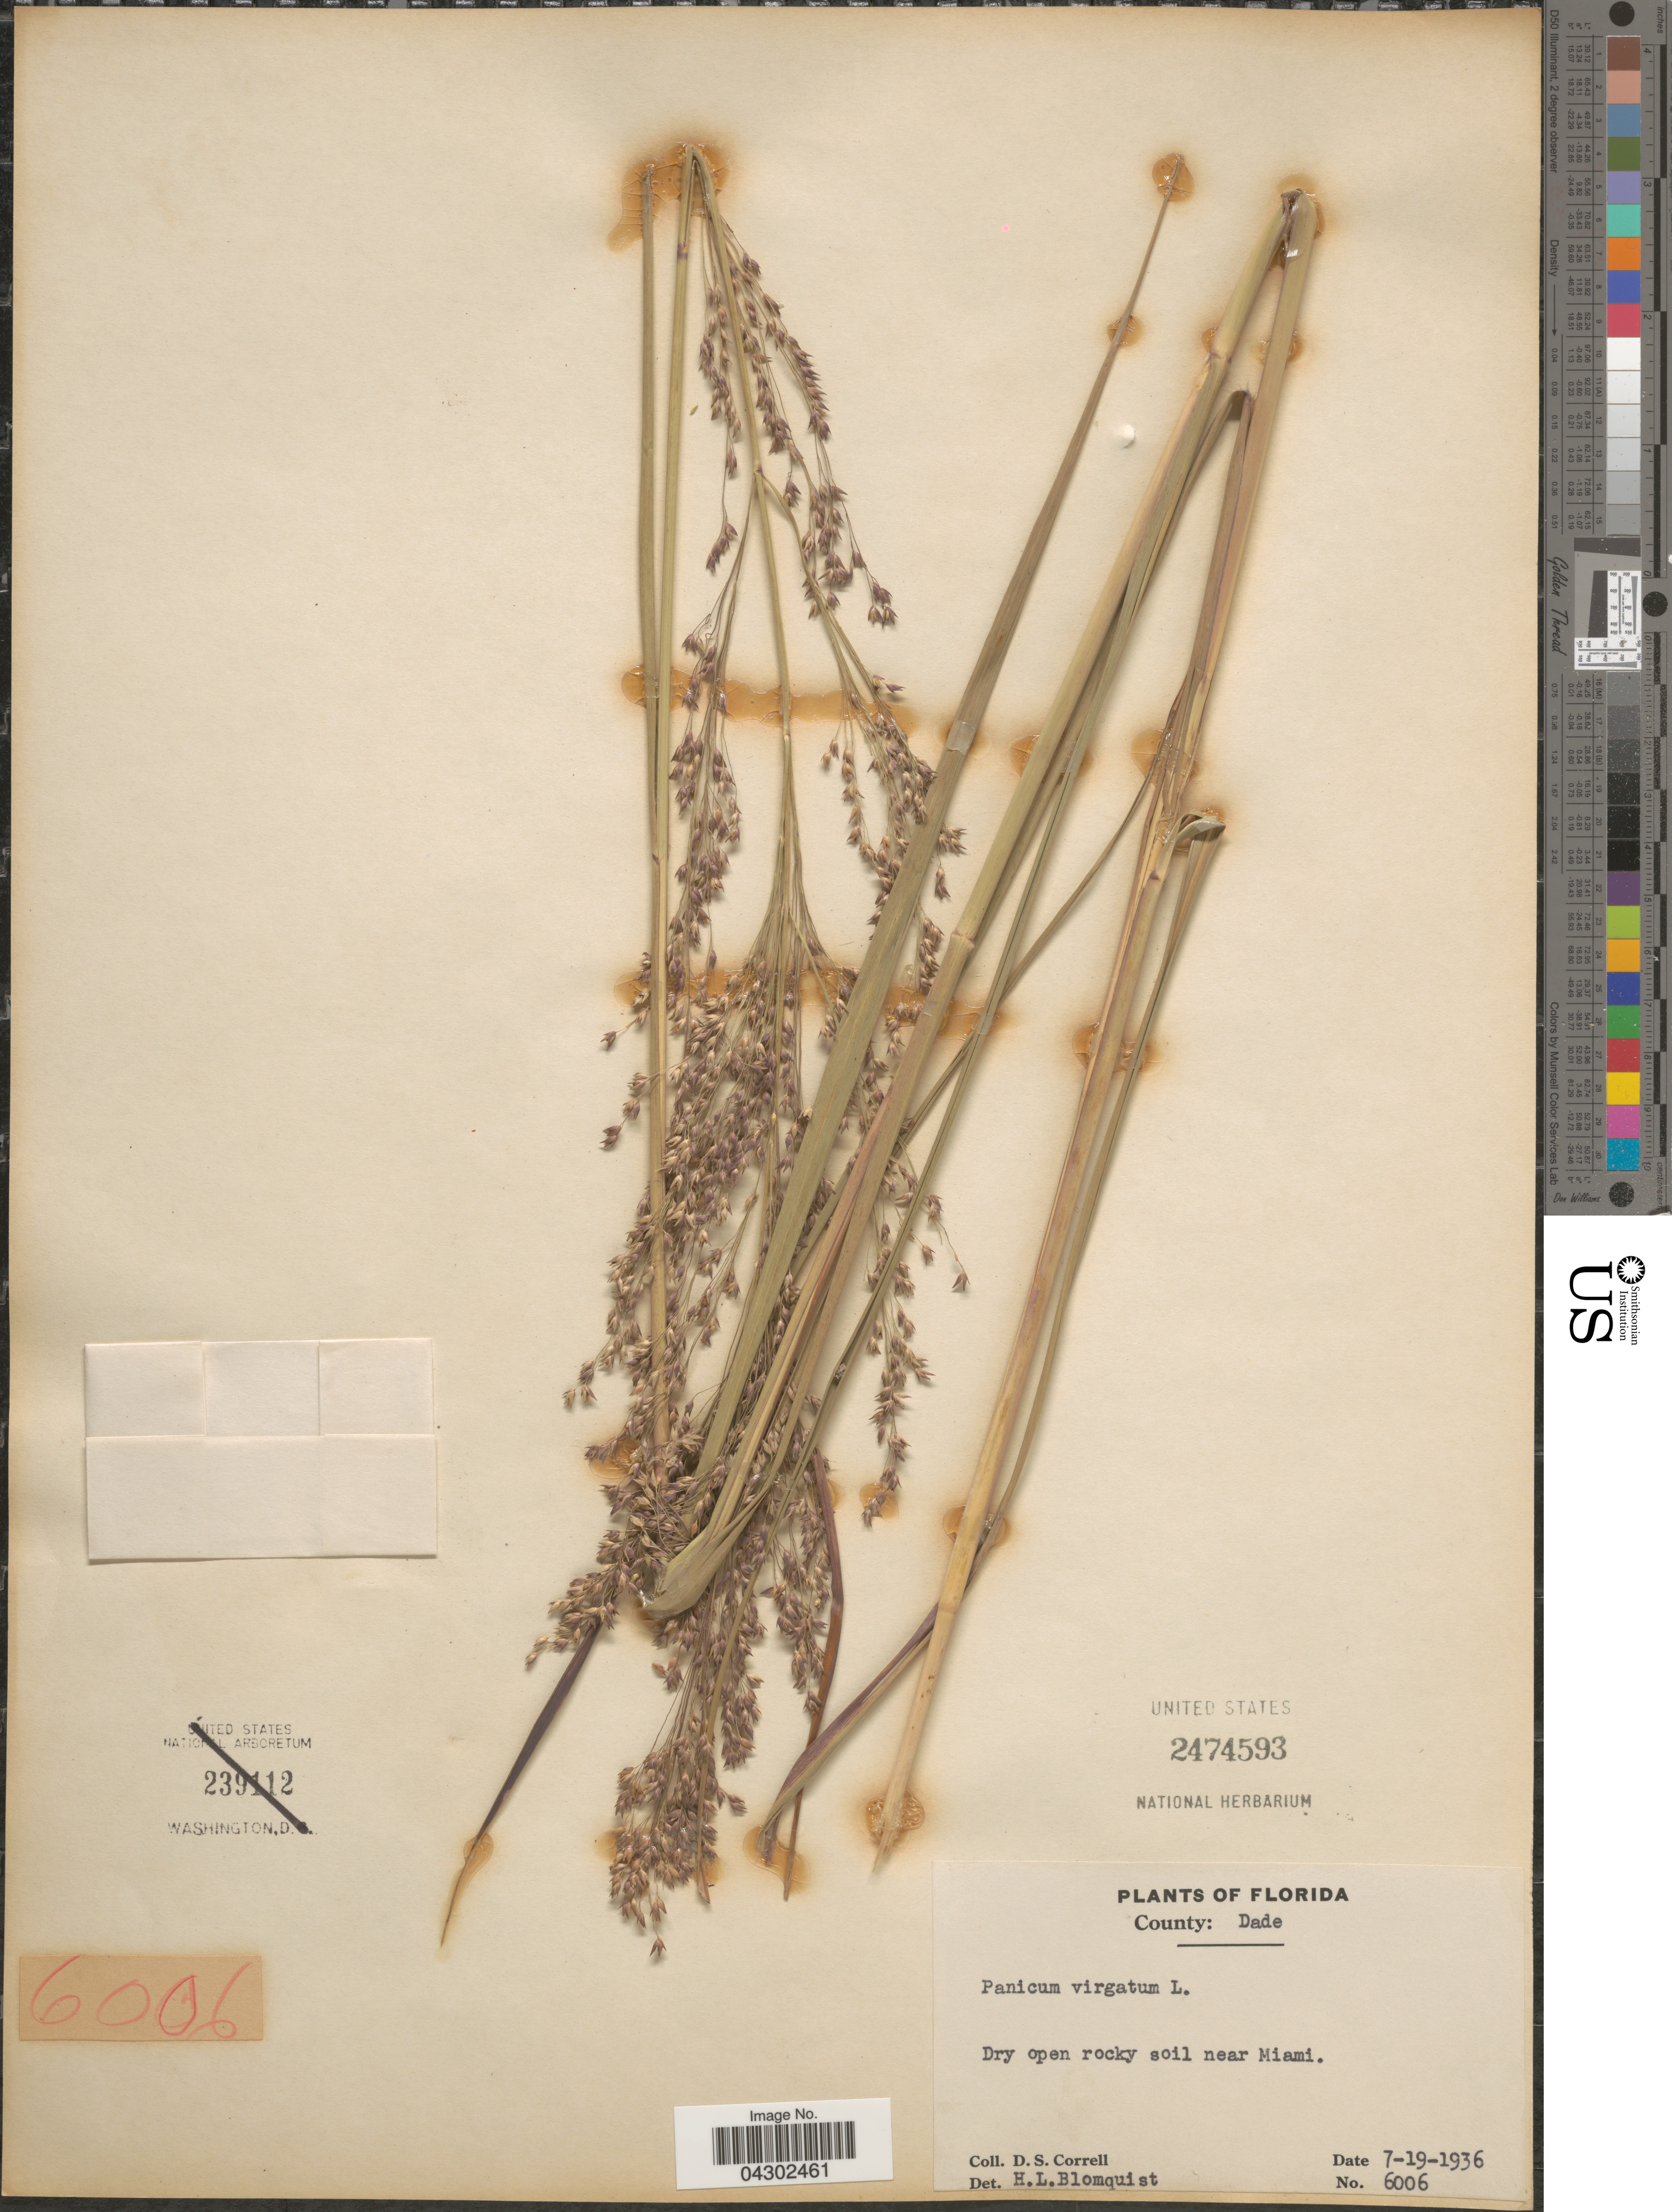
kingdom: Plantae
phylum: Tracheophyta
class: Liliopsida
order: Poales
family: Poaceae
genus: Panicum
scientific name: Panicum virgatum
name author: L.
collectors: D. S. Correll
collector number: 6006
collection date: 1936-07-19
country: United States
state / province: Florida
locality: County: Dade. Dry open rocky soil near Miami.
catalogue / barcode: US 2474593